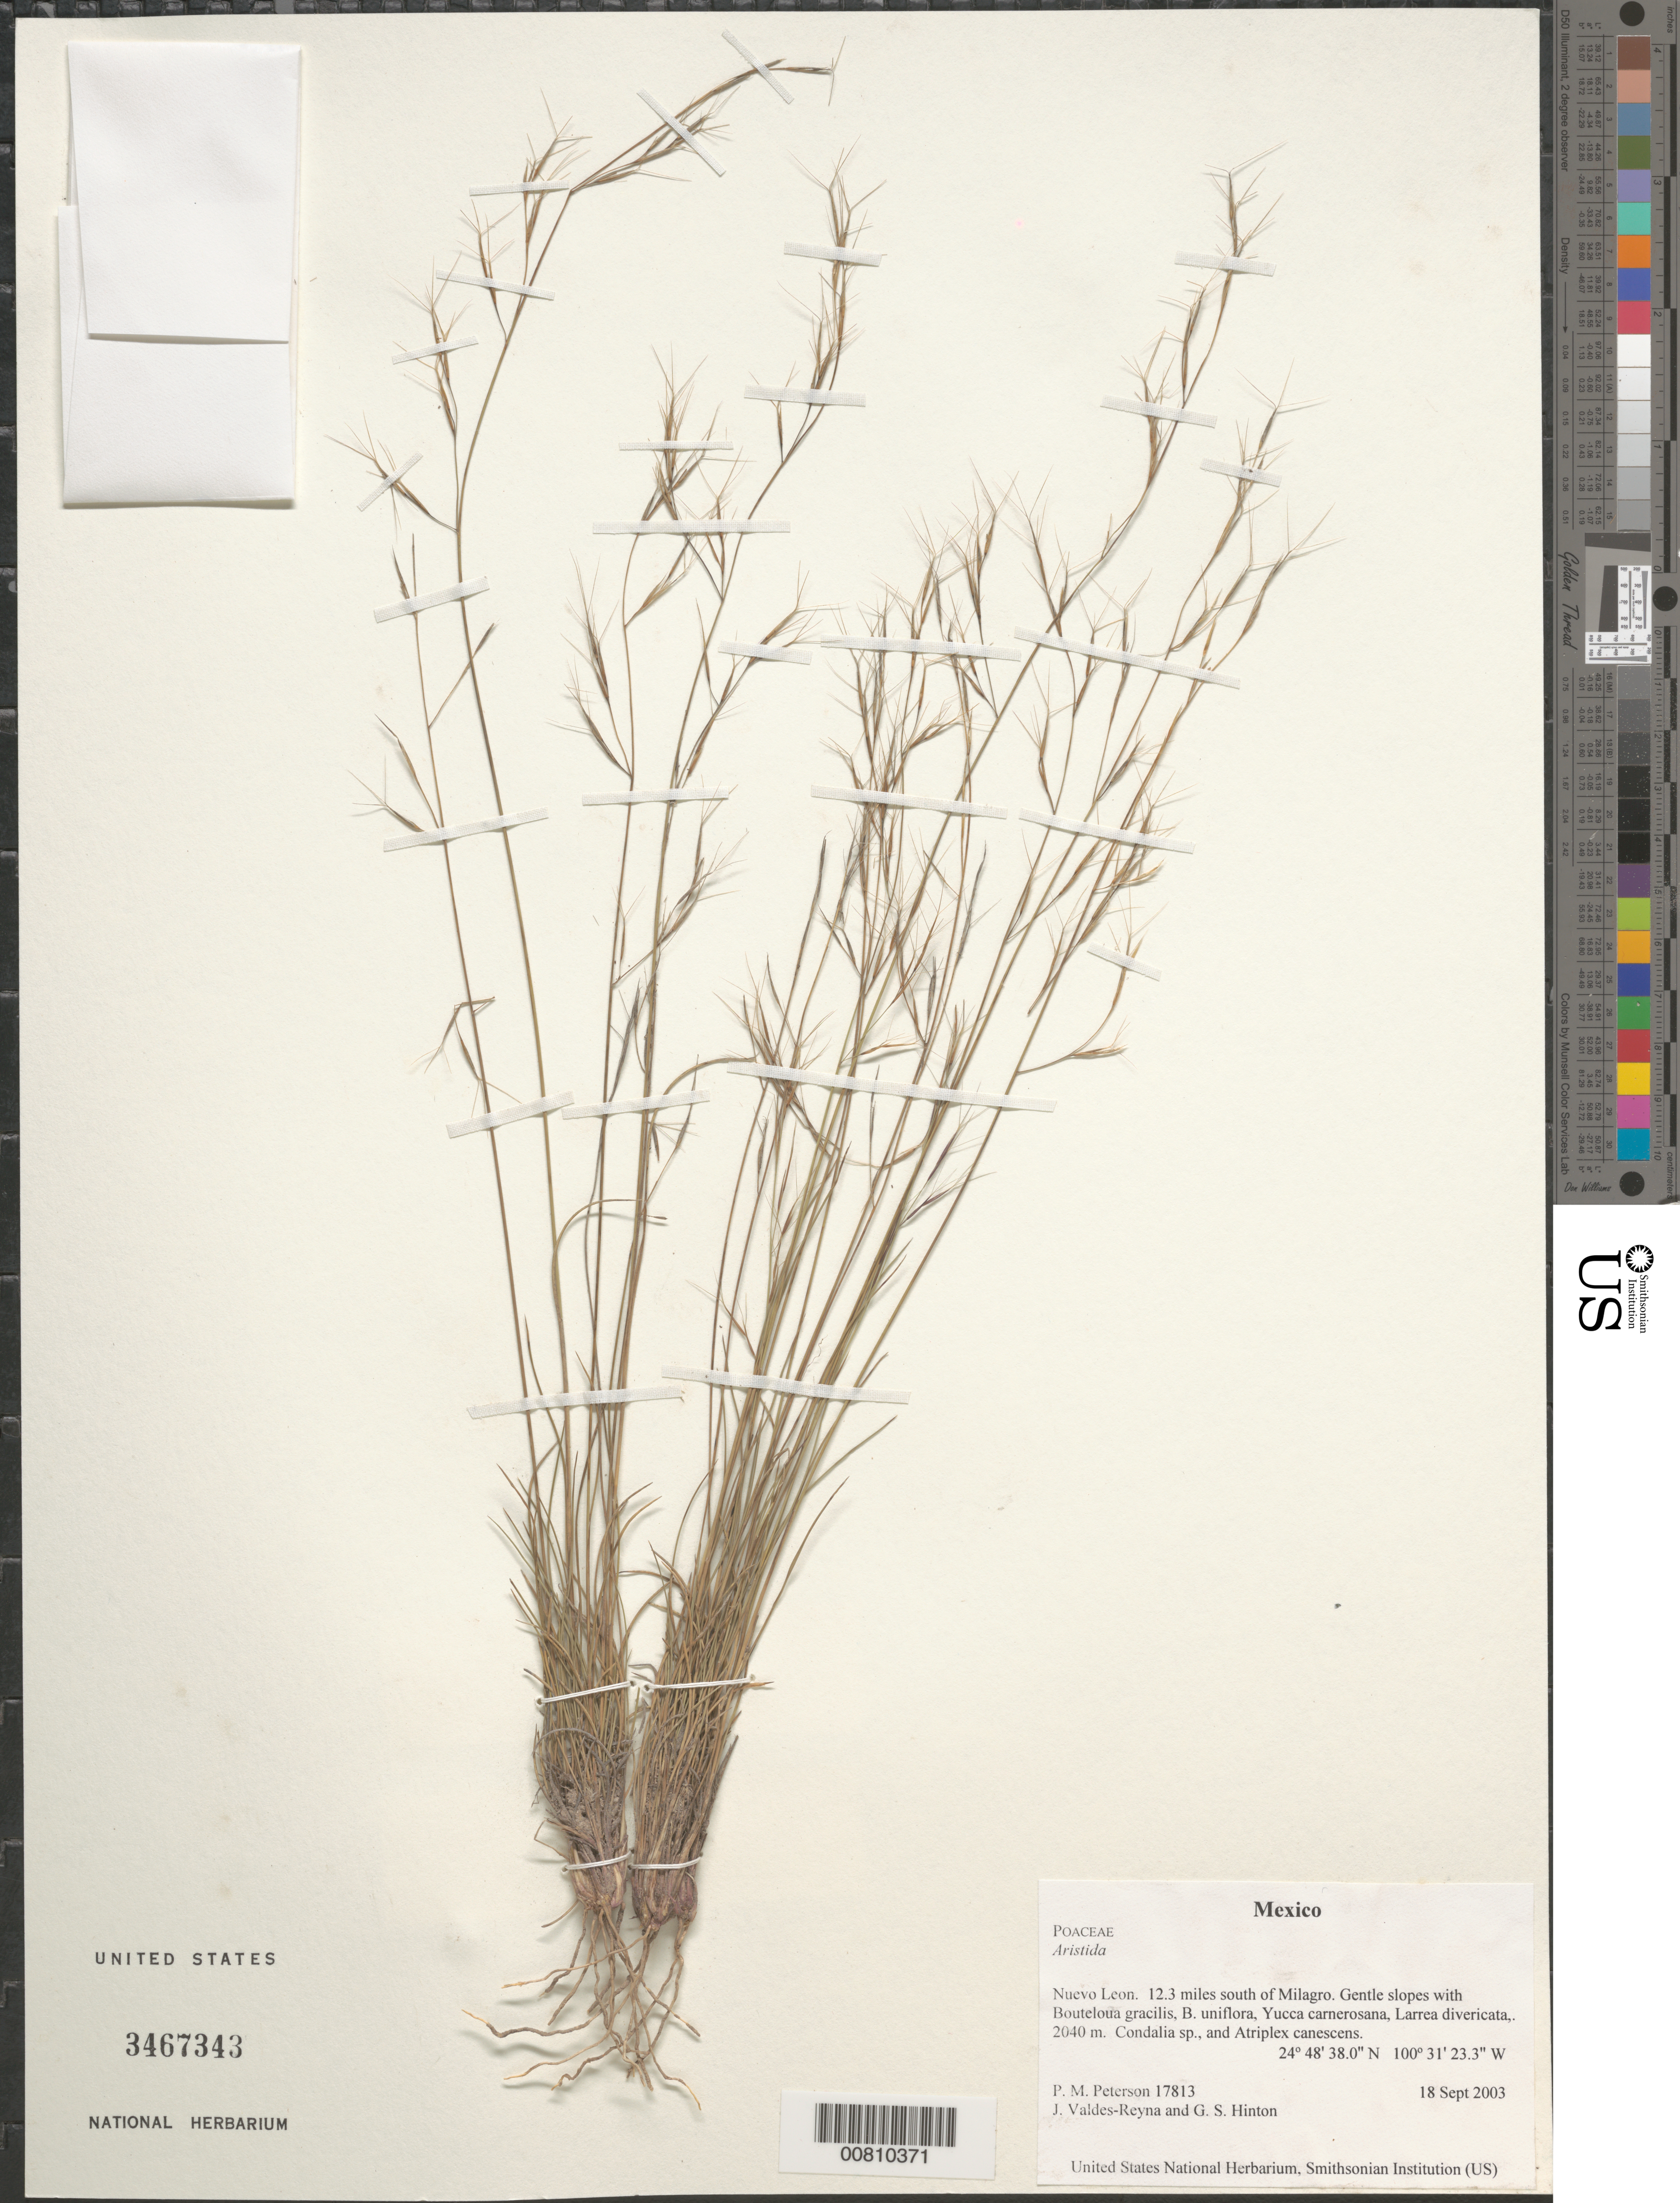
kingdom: Plantae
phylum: Tracheophyta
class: Liliopsida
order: Poales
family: Poaceae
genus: Aristida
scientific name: Aristida sp.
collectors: P. M. Peterson, J. Valdés-Reyna & H. Hinton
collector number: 17813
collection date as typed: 18 Sep 2003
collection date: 2003-09-18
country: Mexico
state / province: Nuevo León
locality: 12.3 miles south of Milagro. Gentle slopes with Bouteloua gracilis, B. uniflora, Yucca carnerosana, Larrea divericata,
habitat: Condalia sp., and Atriplex canescens.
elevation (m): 2040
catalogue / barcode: US 3467343